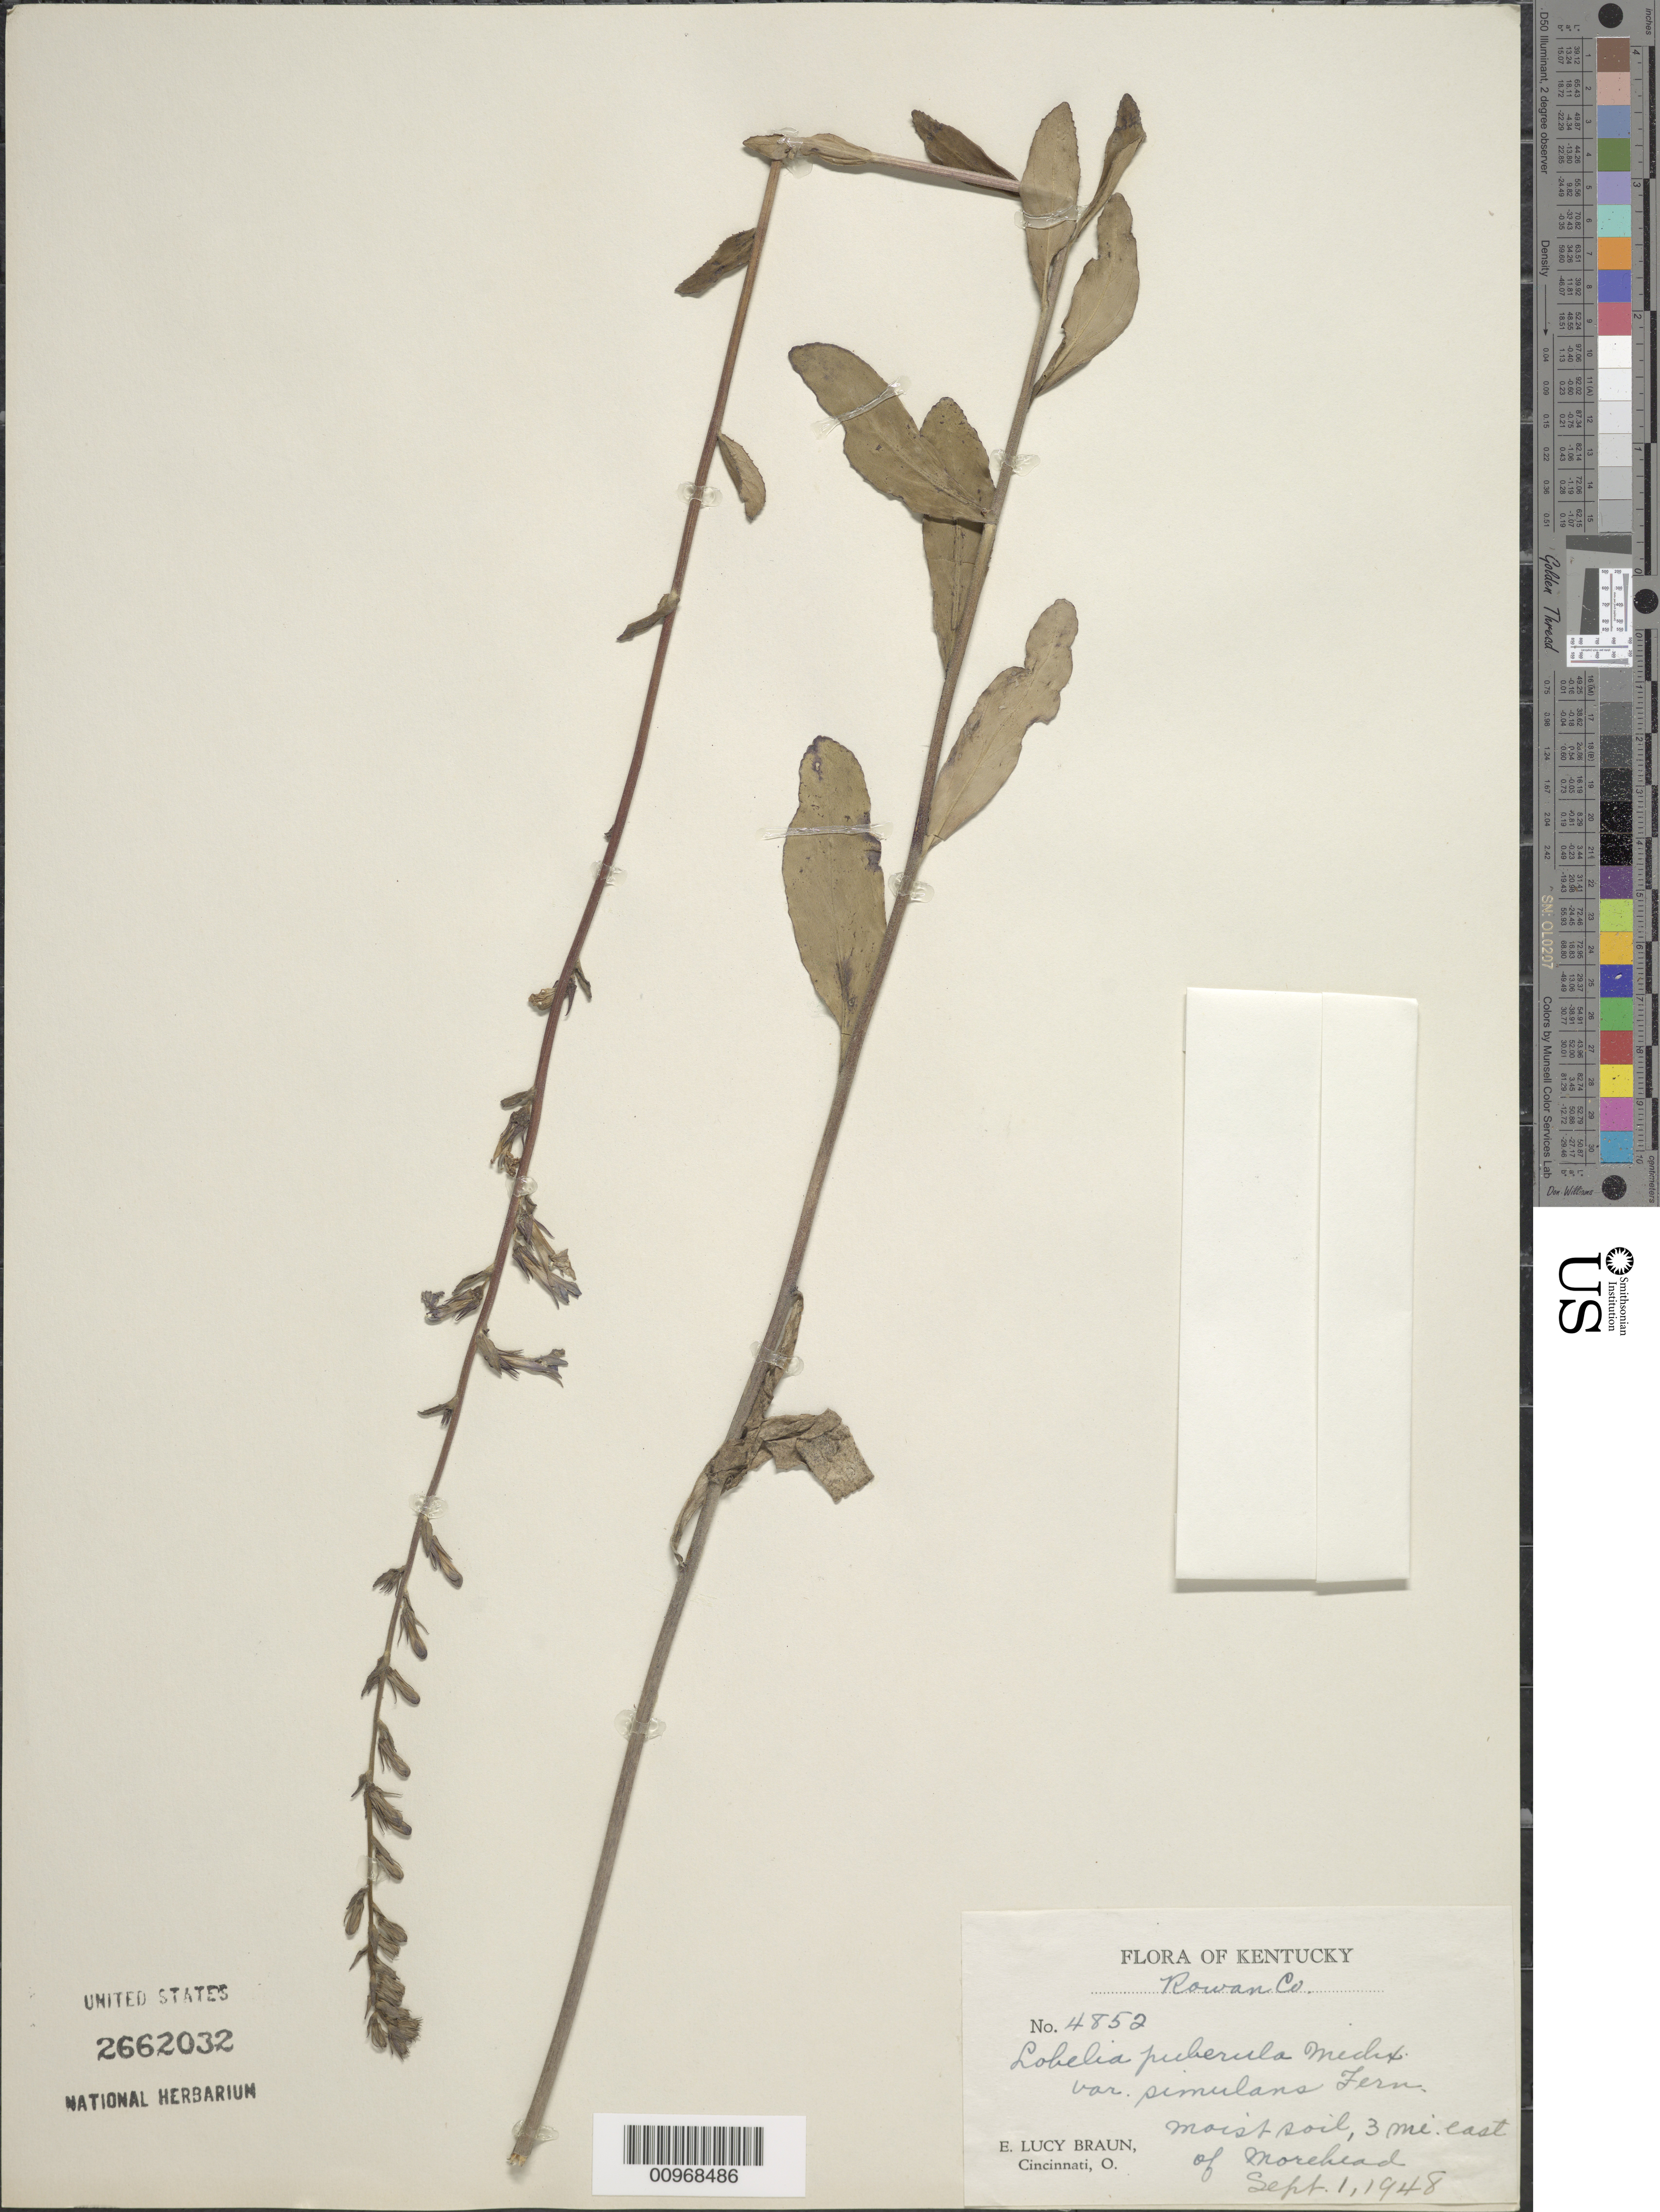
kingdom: Plantae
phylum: Tracheophyta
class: Magnoliopsida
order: Asterales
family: Campanulaceae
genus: Lobelia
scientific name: Lobelia puberula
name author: Michx.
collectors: E. L. Braun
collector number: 4852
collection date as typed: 01 Sep 1948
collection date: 1948-09-01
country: United States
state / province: Kentucky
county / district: Rowan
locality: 3 mi e of morehead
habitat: moist soil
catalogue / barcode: US 2662032